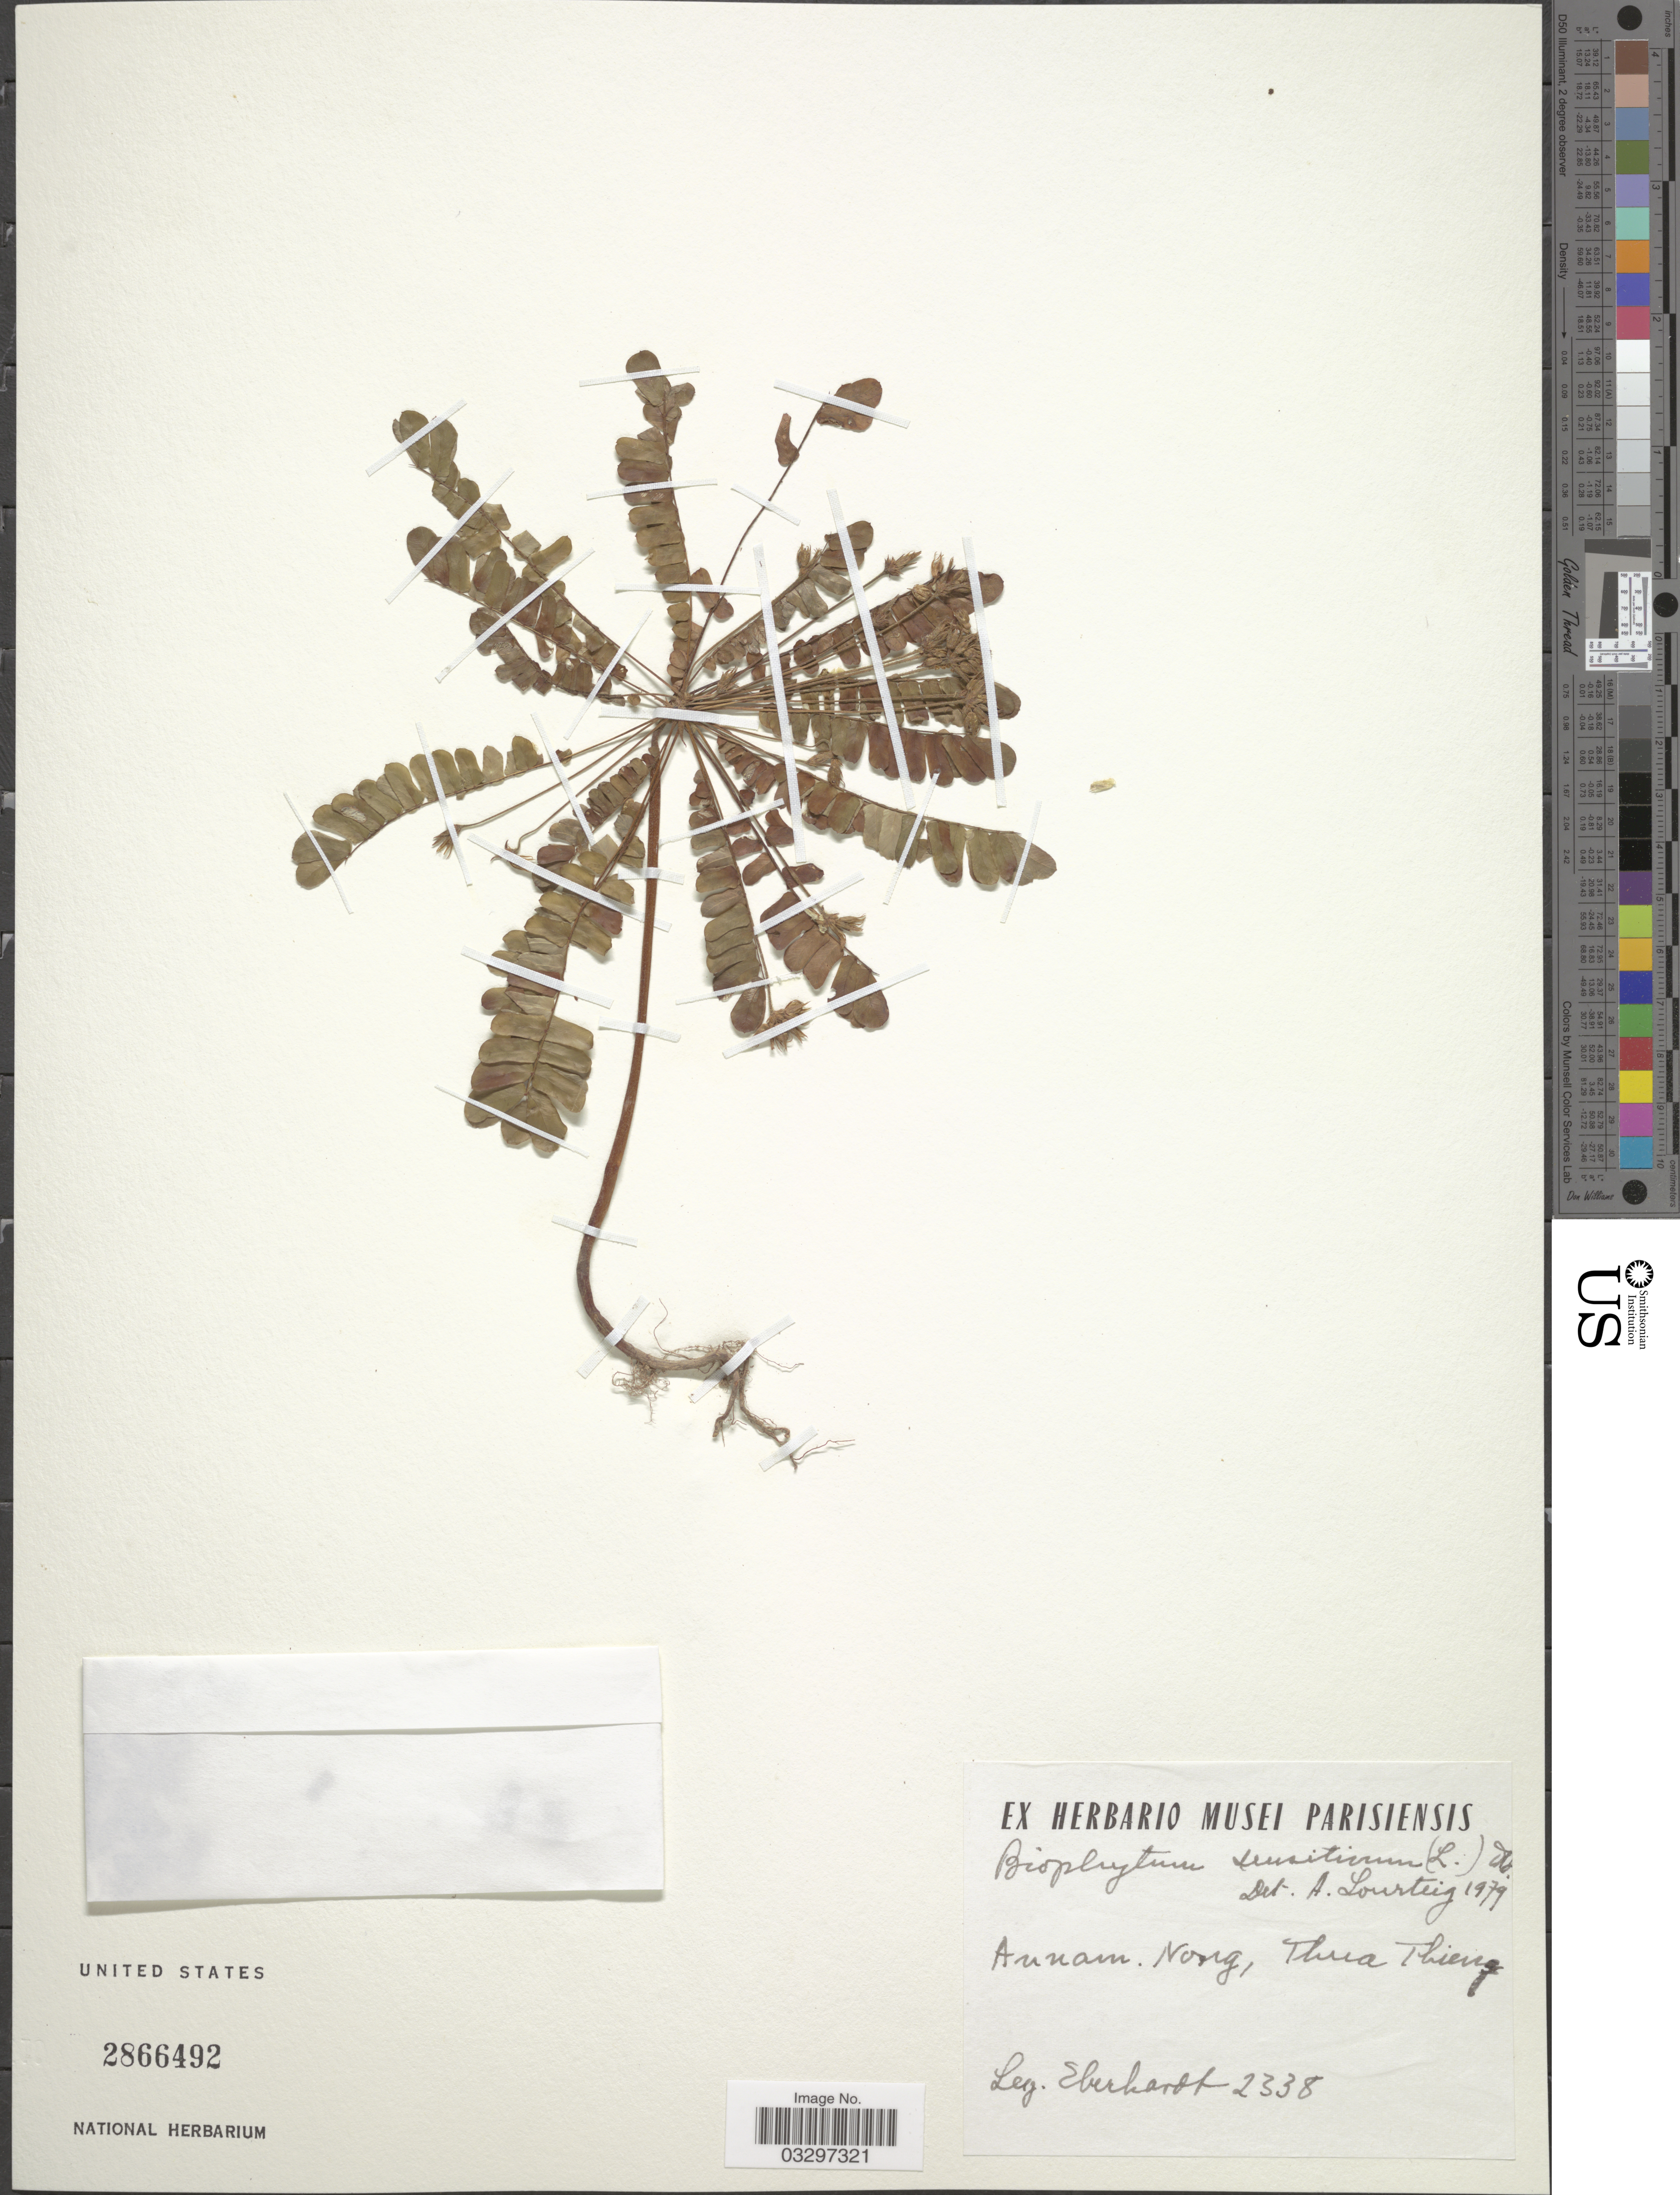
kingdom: Plantae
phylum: Tracheophyta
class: Magnoliopsida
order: Oxalidales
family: Oxalidaceae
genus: Biophytum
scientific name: Biophytum sensitivum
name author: (L.) DC.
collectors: Eberhardt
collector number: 2338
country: Vietnam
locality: Annam. Nong, Thua Thien.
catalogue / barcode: US 2866492